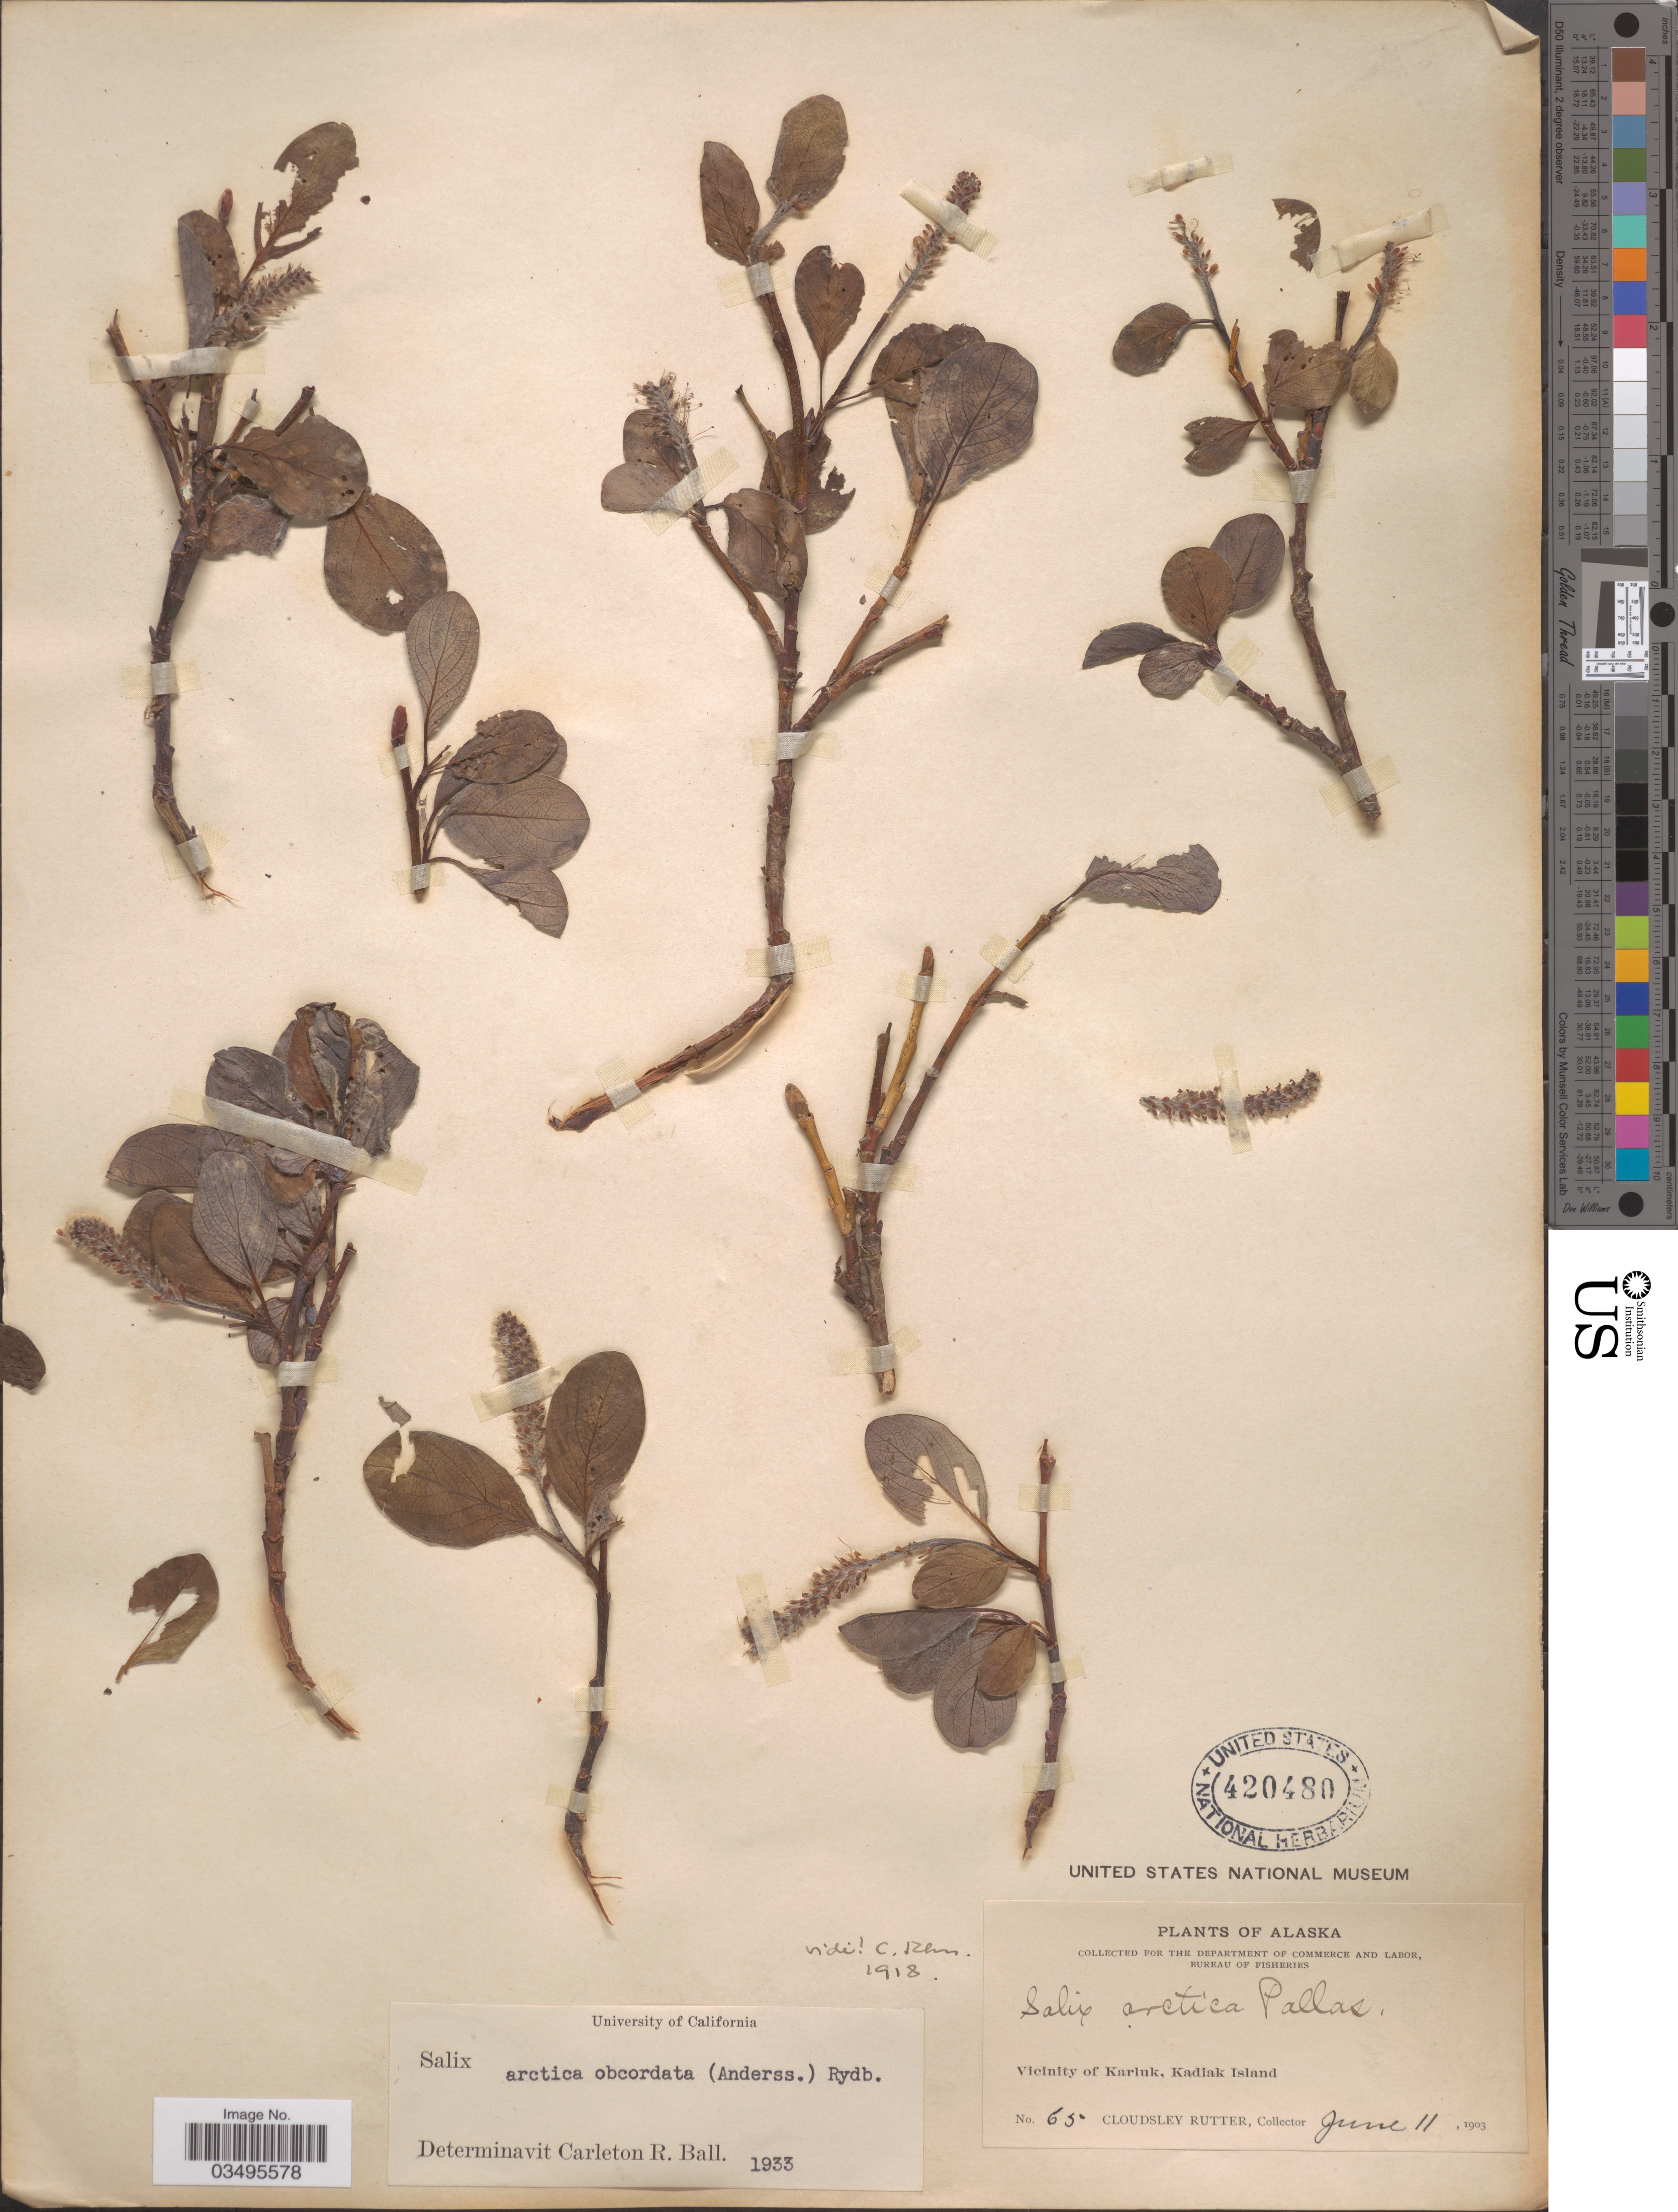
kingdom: Plantae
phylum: Tracheophyta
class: Magnoliopsida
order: Malpighiales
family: Salicaceae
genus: Salix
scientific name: Salix arctica var. obcordata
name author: (Andersson) Rydb.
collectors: C. Rutter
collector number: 65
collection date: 1903-06-11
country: United States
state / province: Alaska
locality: Vicinity of Karluk, Kadiak Island.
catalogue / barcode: US 420480